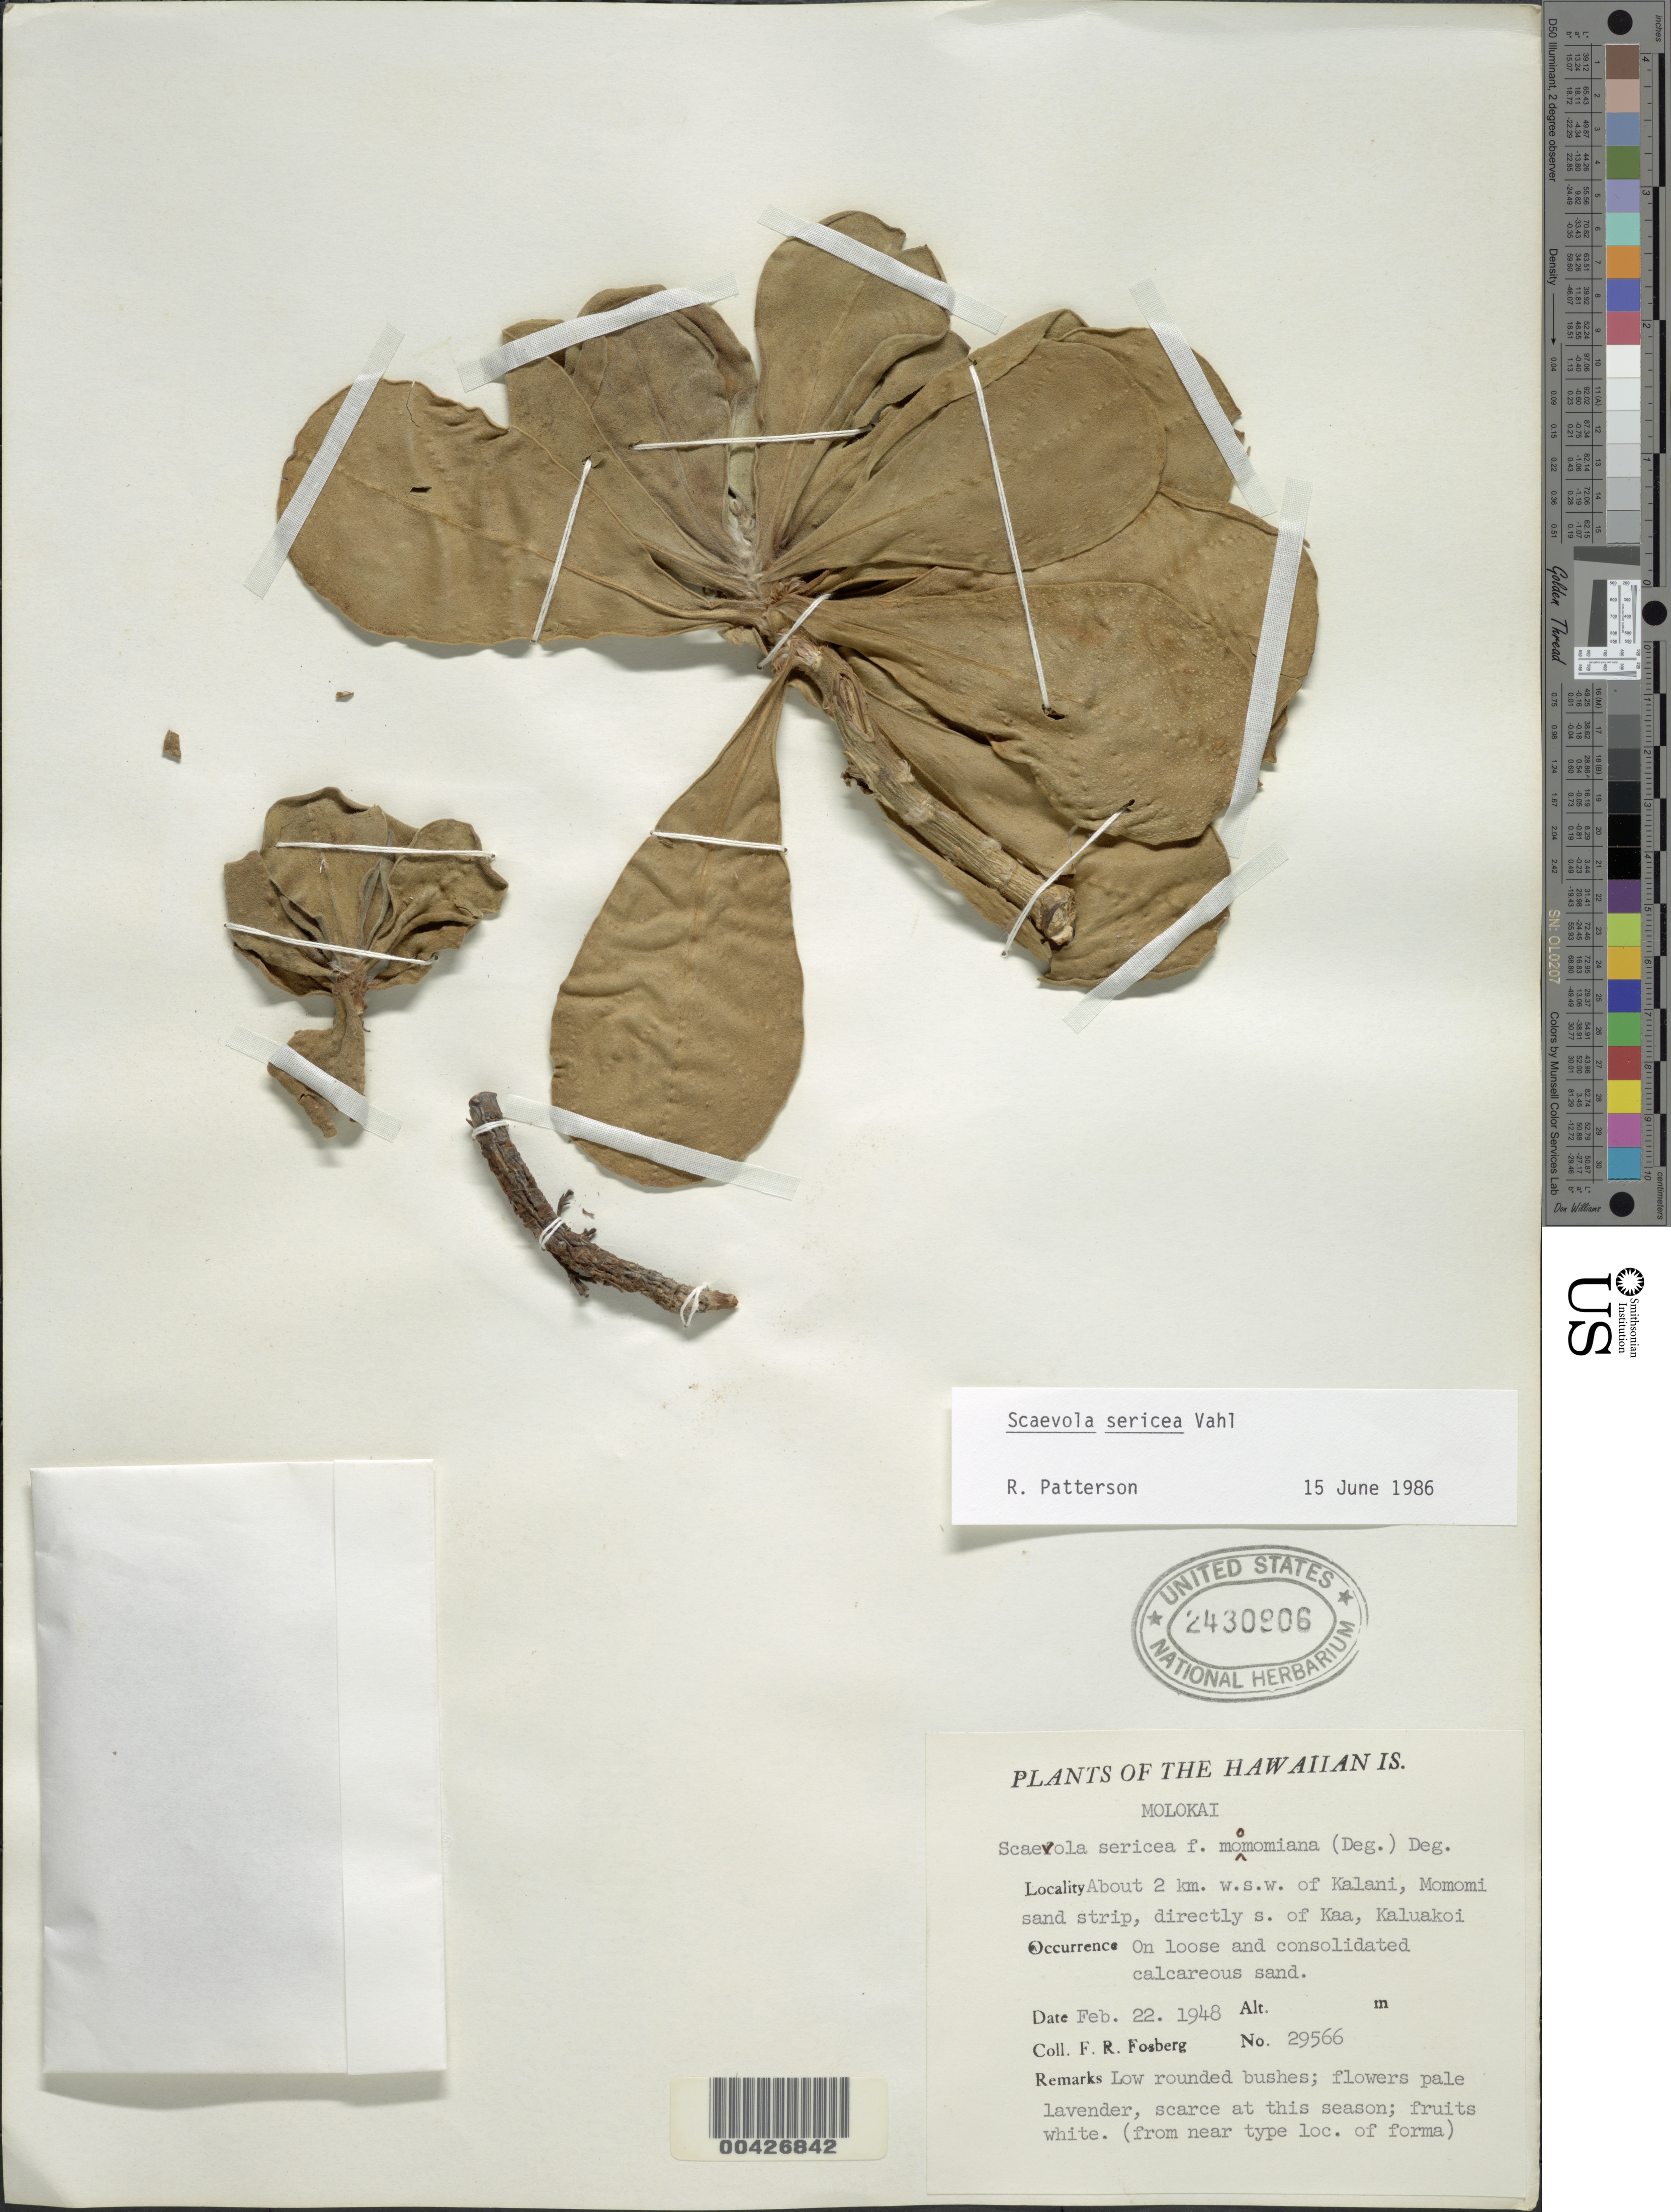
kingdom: Plantae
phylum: Tracheophyta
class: Magnoliopsida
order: Asterales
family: Goodeniaceae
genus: Scaevola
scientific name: Scaevola taccada var. taccada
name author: (Gaertn.) Roxb.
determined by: Wagner, W. L., (BOT), Smithsonian Institution - National Museum of Natural History (UNITED STATES)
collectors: F. R. Fosberg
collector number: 29566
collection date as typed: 22 Feb 1948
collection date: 1948-02-22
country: United States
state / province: Hawaii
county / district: Maui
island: Moloka'i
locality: About 2 km. WSW of Kalani, Momomi sand strip, directly S of Kaa, Kaluakoi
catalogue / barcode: US 2430806